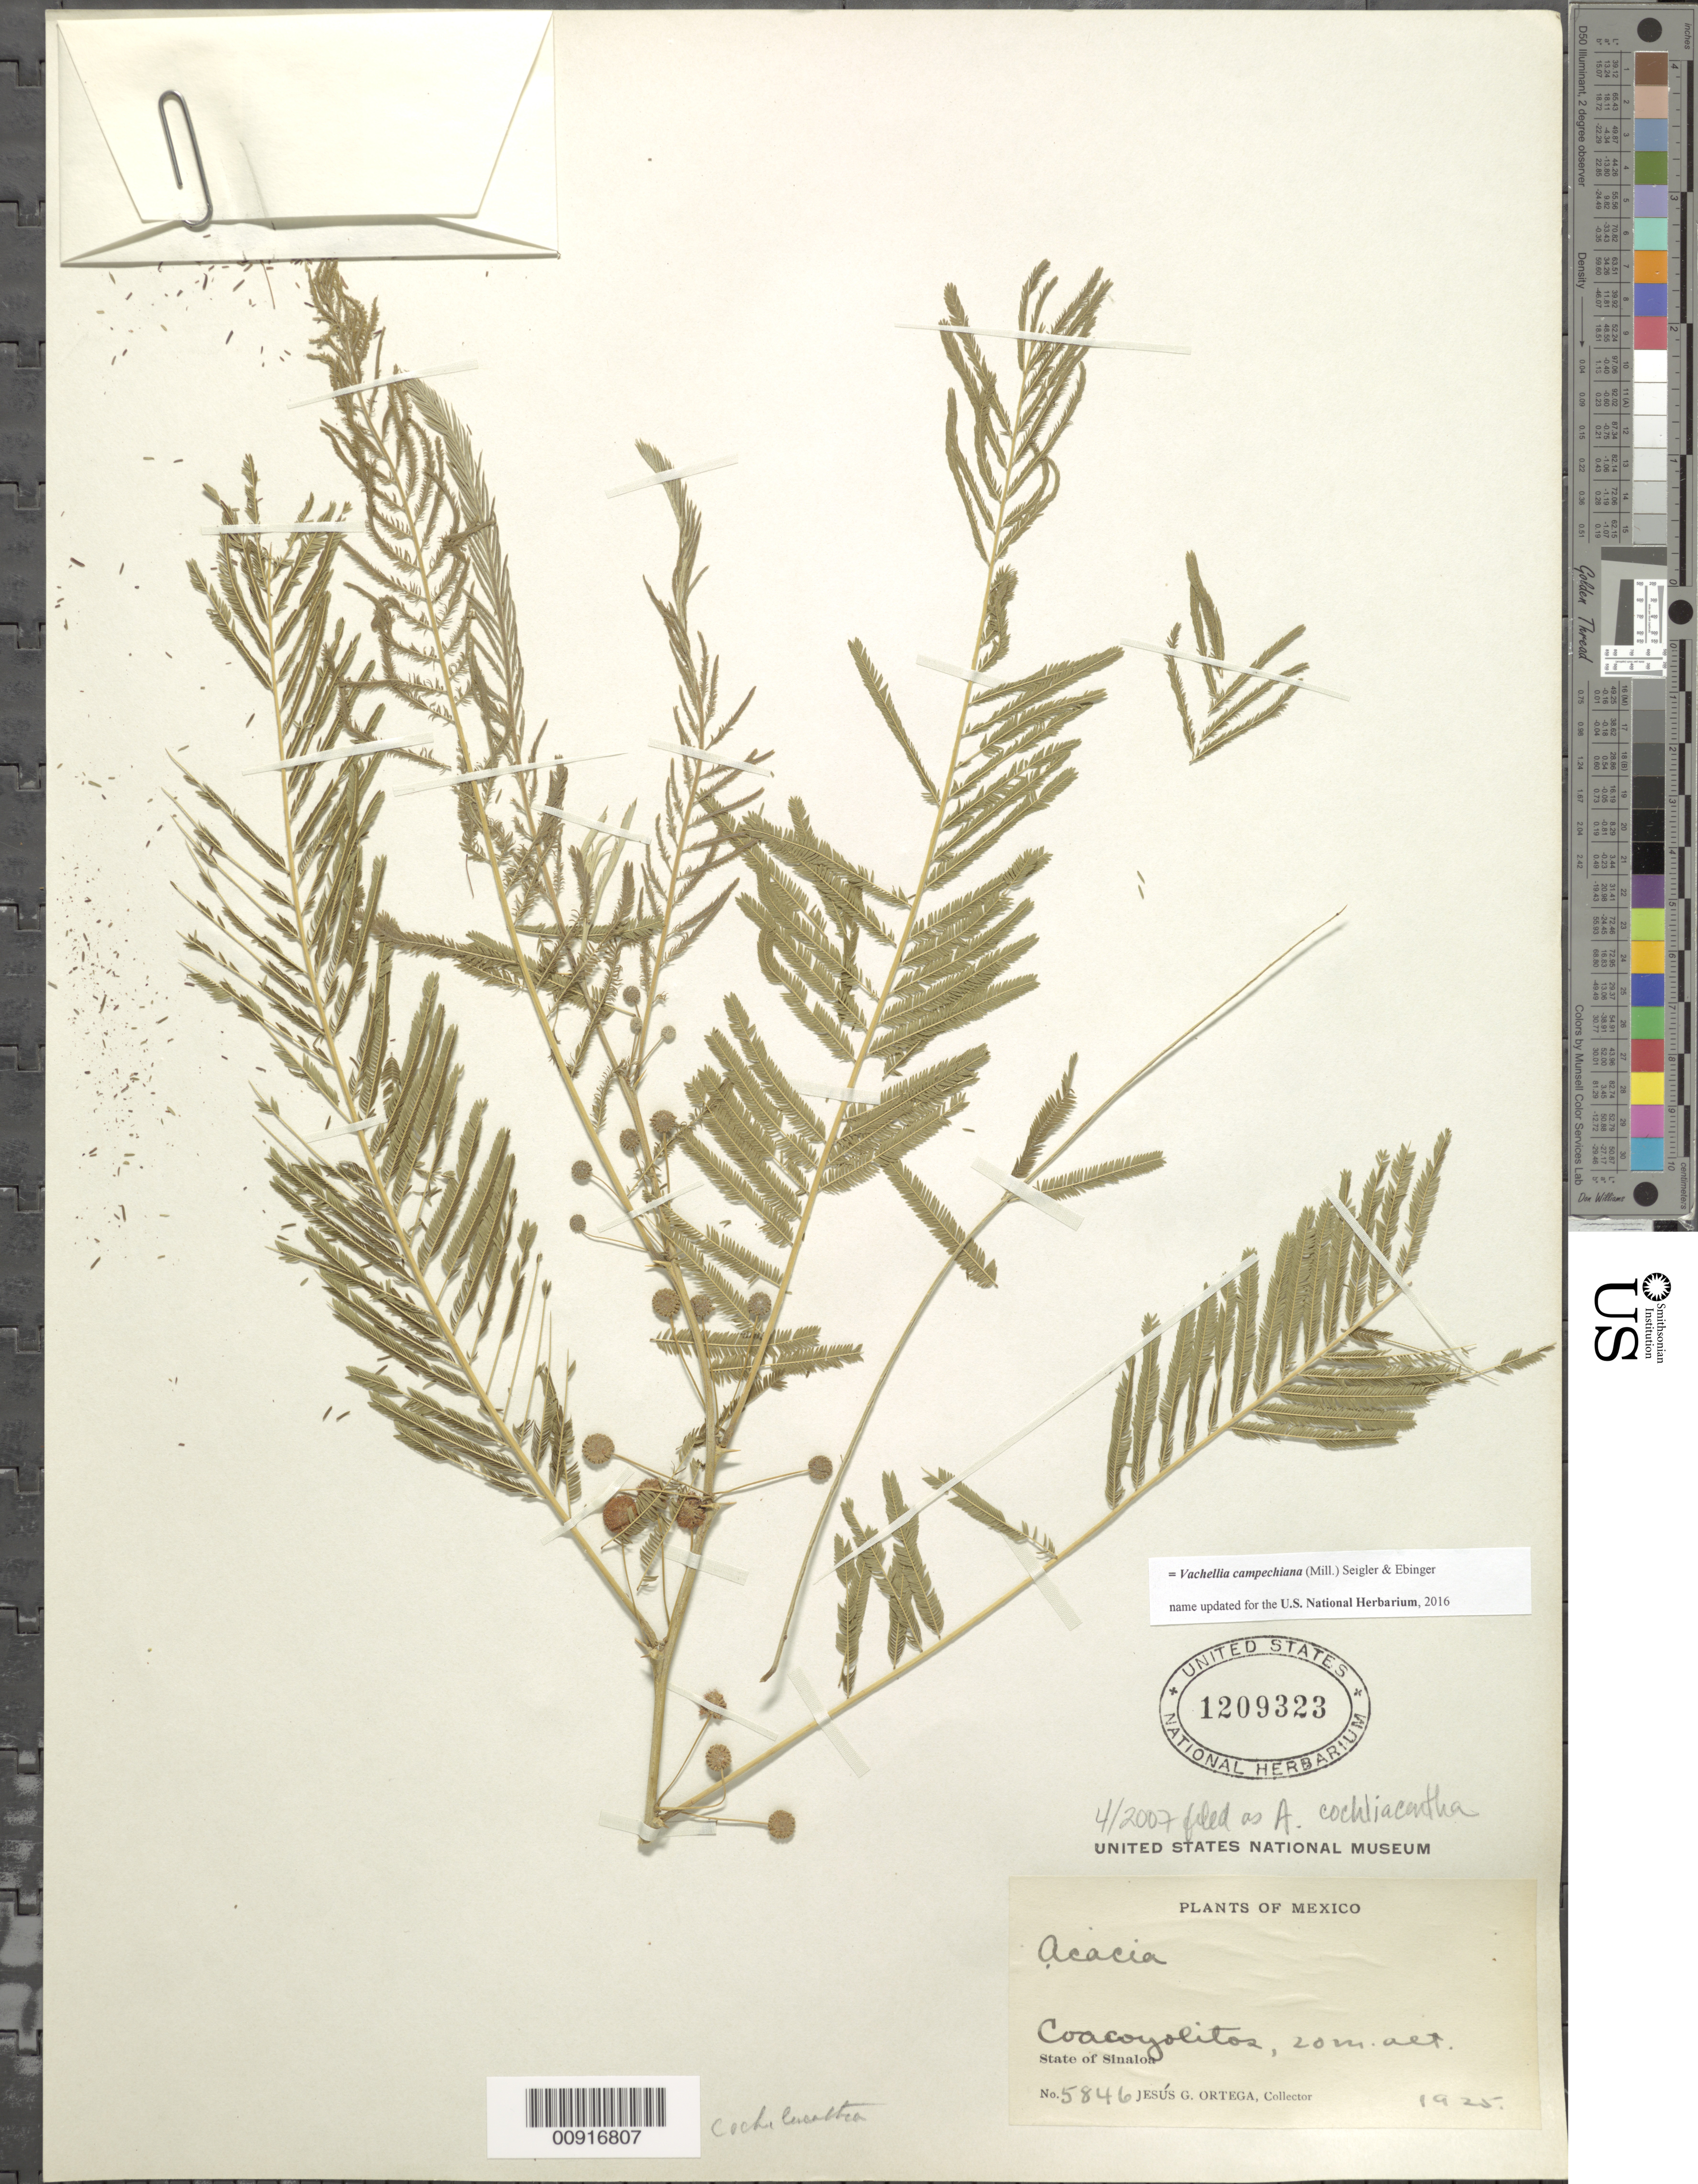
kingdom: Plantae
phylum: Tracheophyta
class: Magnoliopsida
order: Fabales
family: Fabaceae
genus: Vachellia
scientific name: Vachellia campechiana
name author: (Mill.) Seigler & Ebinger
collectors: J. Ortega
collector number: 5846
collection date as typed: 1925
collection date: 1925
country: Mexico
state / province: Sinaloa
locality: Coacoyolitos, State of Sinaloa.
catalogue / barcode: US 1209323